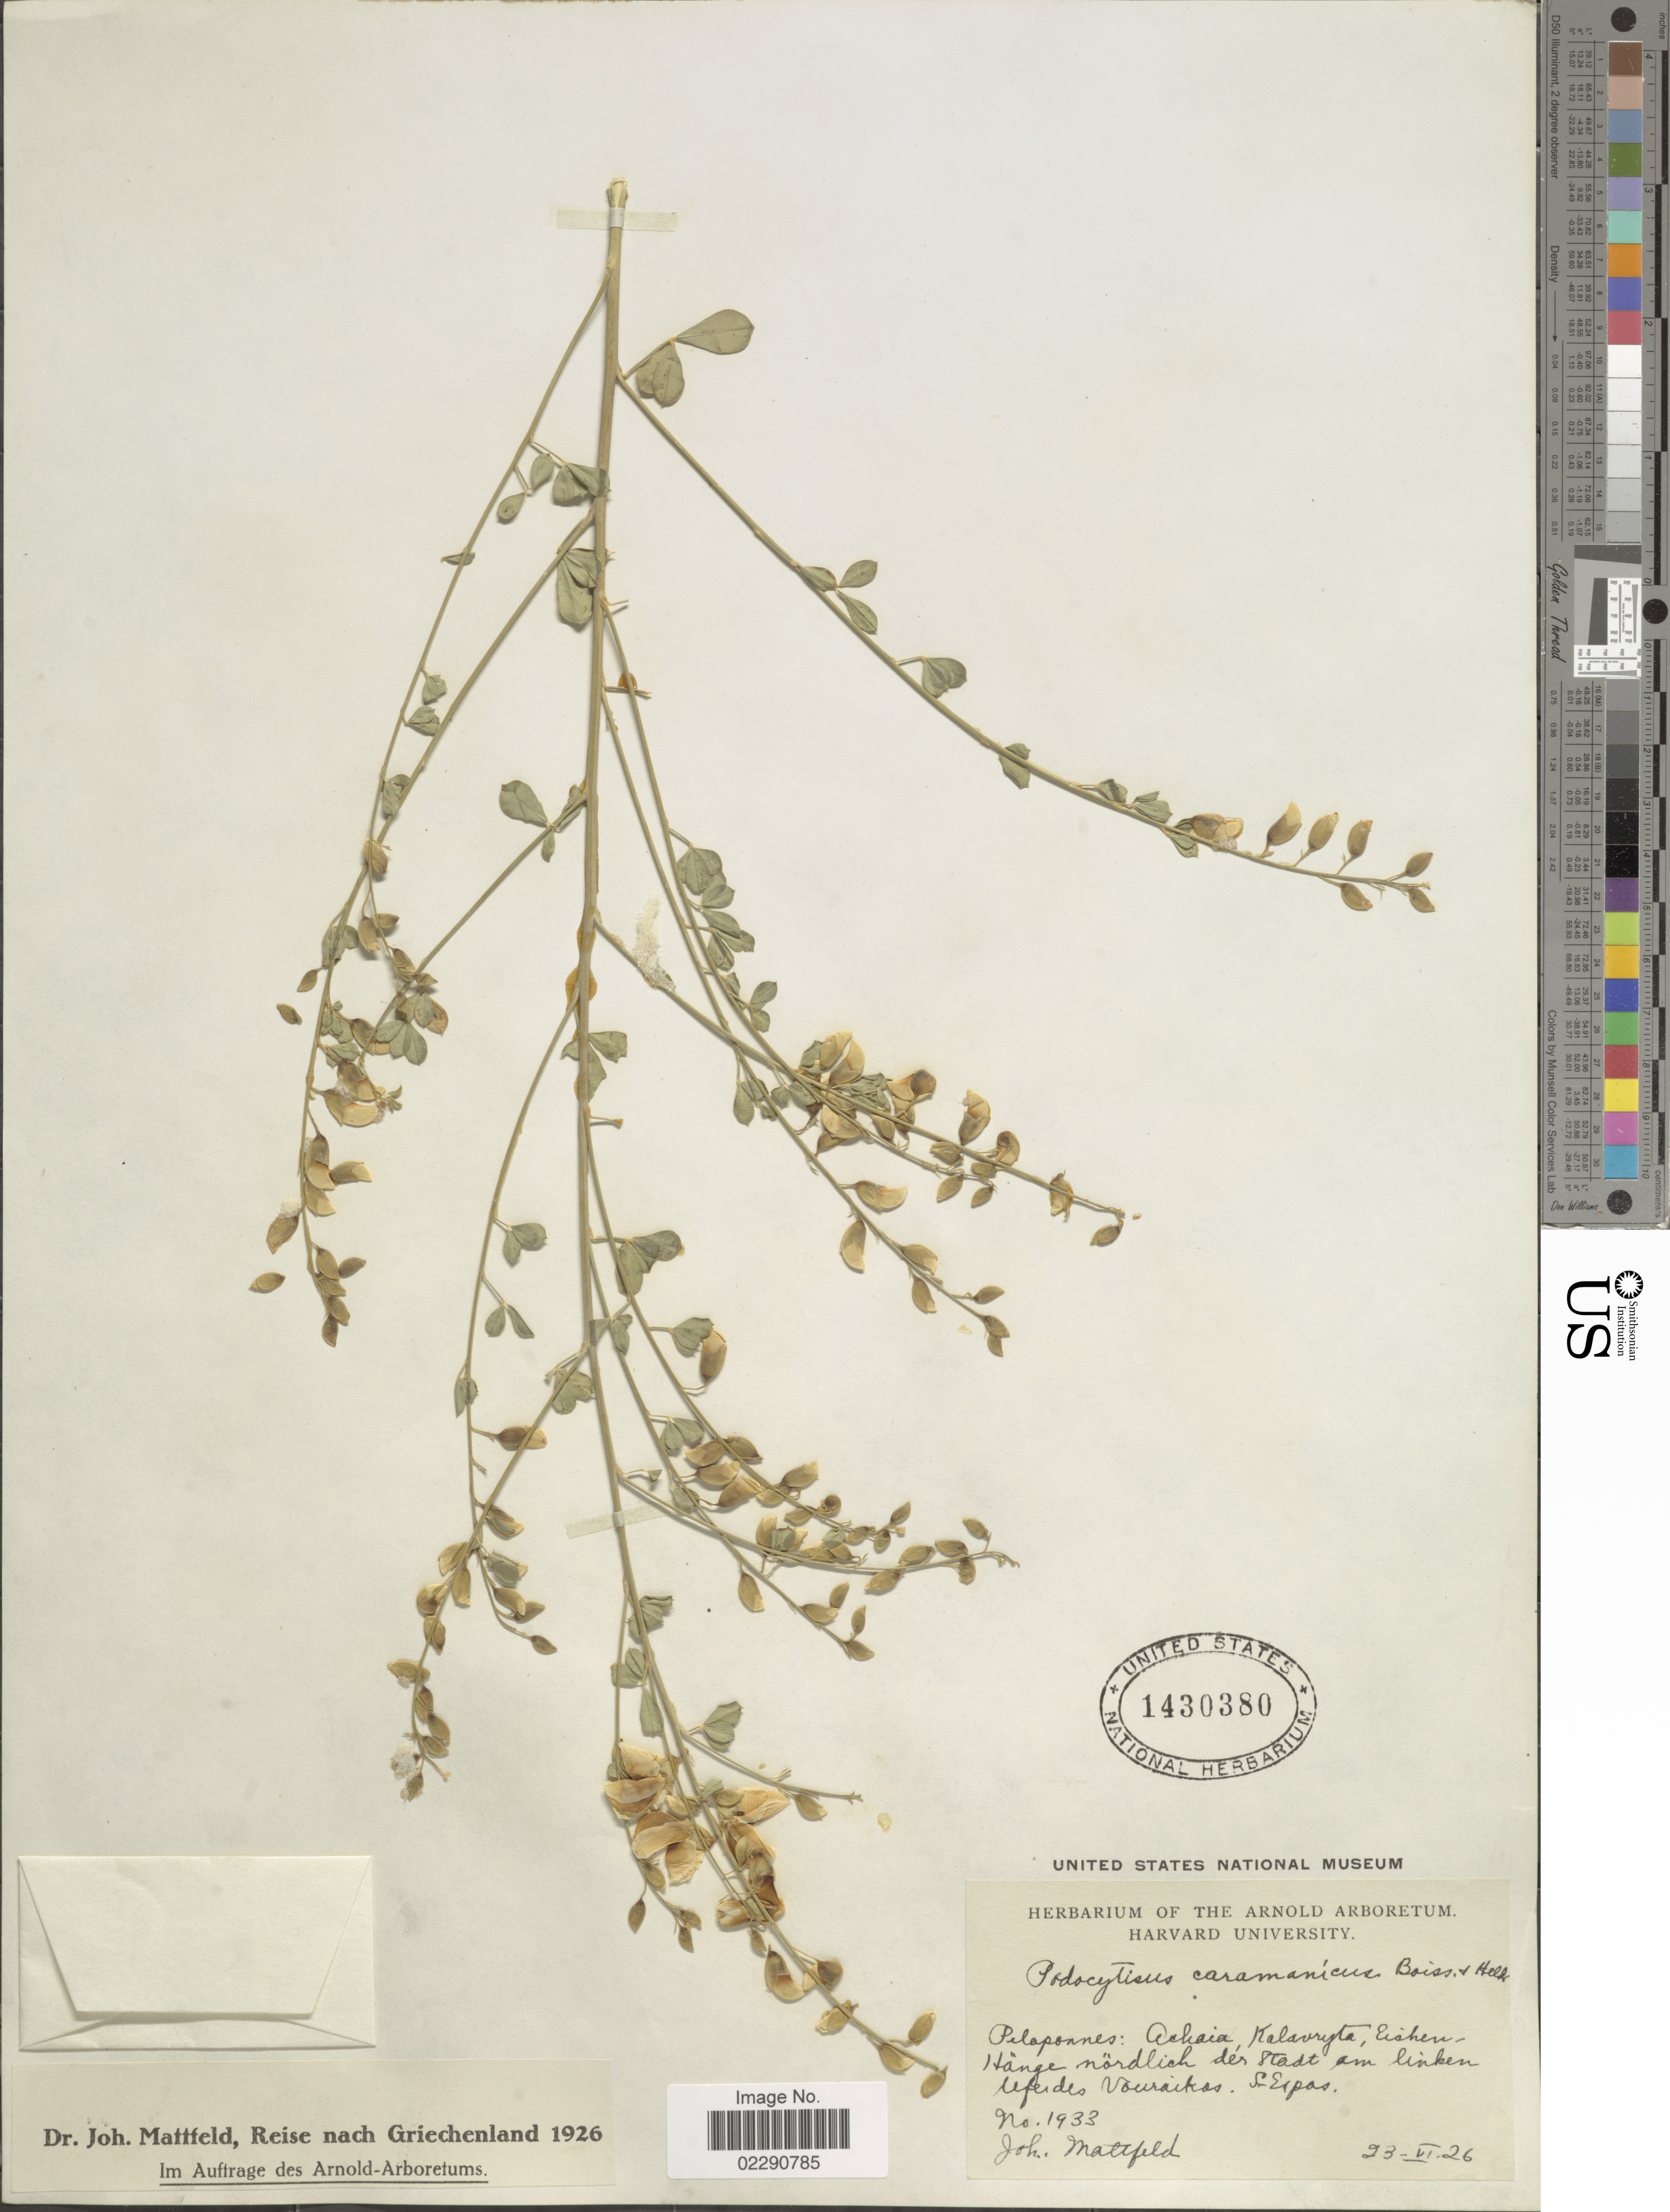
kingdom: Plantae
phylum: Tracheophyta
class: Magnoliopsida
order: Fabales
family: Fabaceae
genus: Podocytisus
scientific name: Podocytisus caramanicus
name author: Boiss. & Heldr.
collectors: J. Mattfeld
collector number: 1933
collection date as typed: Transcribed d/m/y: 23/6/26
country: Greece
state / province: Peloponnese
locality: Peloponnes, Achaia, Kalavryta, Eicken-Hange nordlich der Stad tam linken ufer des Vouraikos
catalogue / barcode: US 1430380